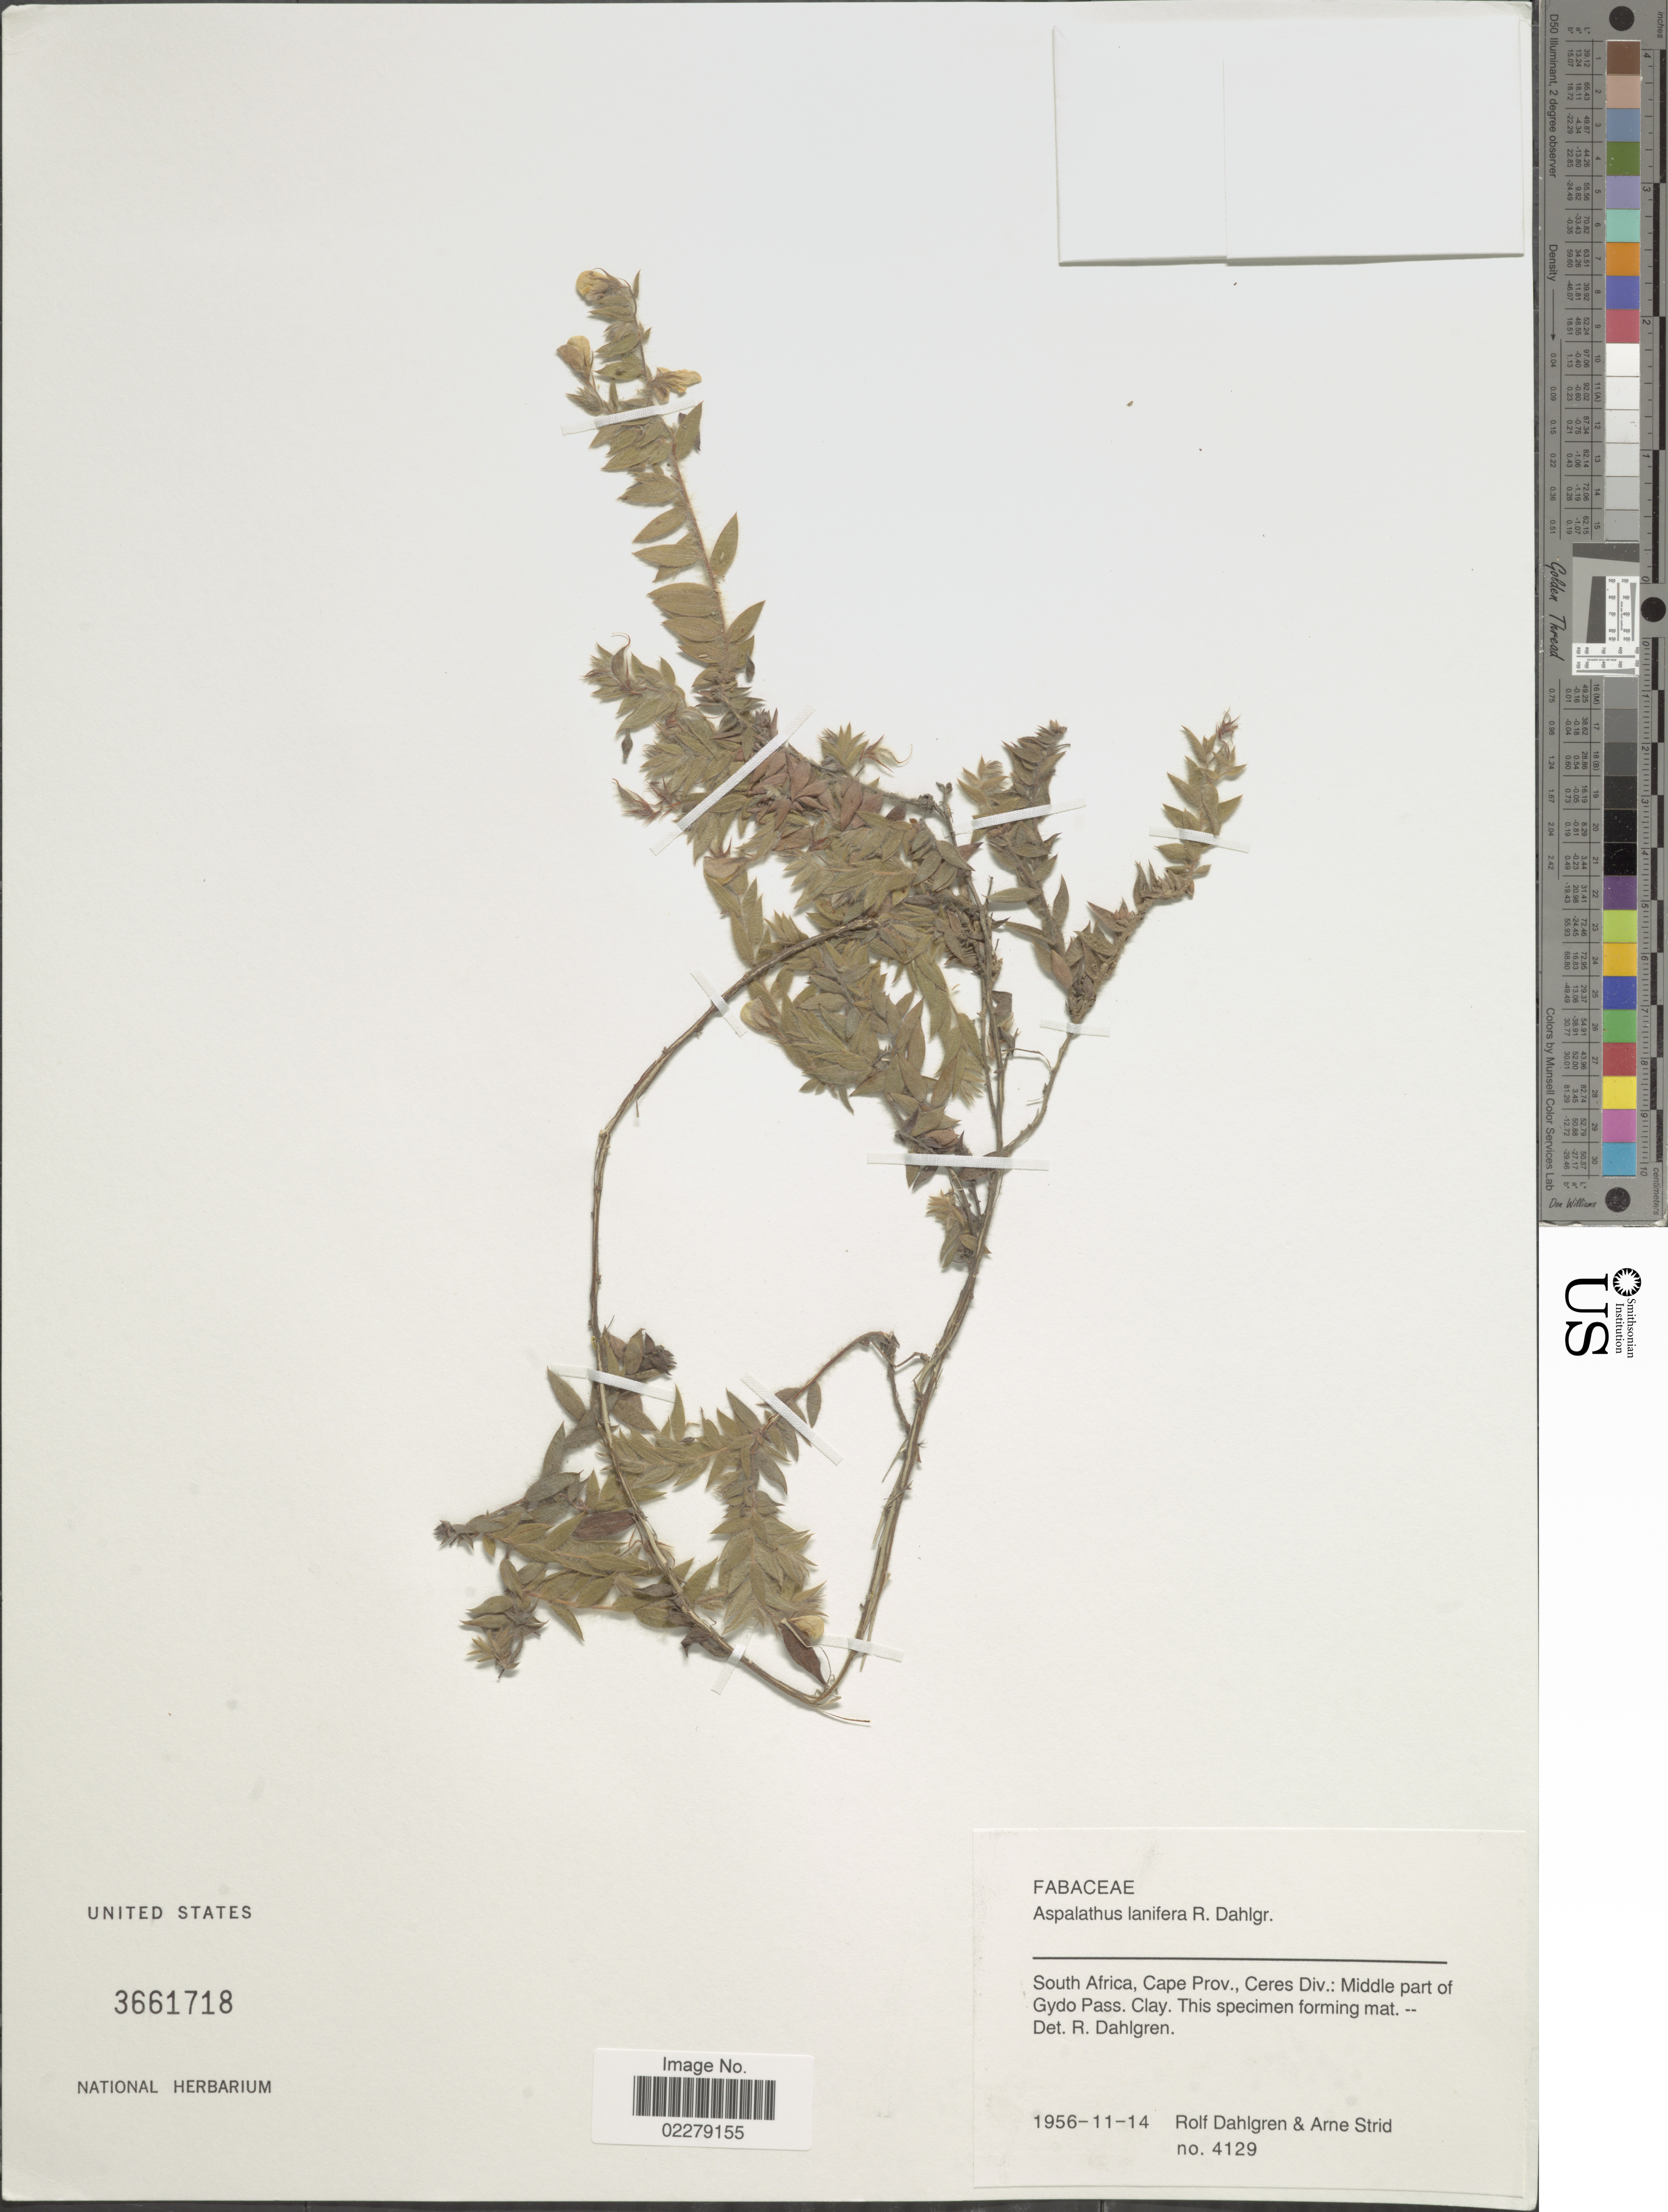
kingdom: Plantae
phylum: Tracheophyta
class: Magnoliopsida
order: Fabales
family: Fabaceae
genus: Aspalathus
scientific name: Aspalathus lanifera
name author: R. Dahlgren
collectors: R. Dahlgren & A. Strid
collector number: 4129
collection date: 1956-11-14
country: South Africa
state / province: Western Cape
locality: Ceres div.: Middle part Gydo Pass.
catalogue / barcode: US 3661718